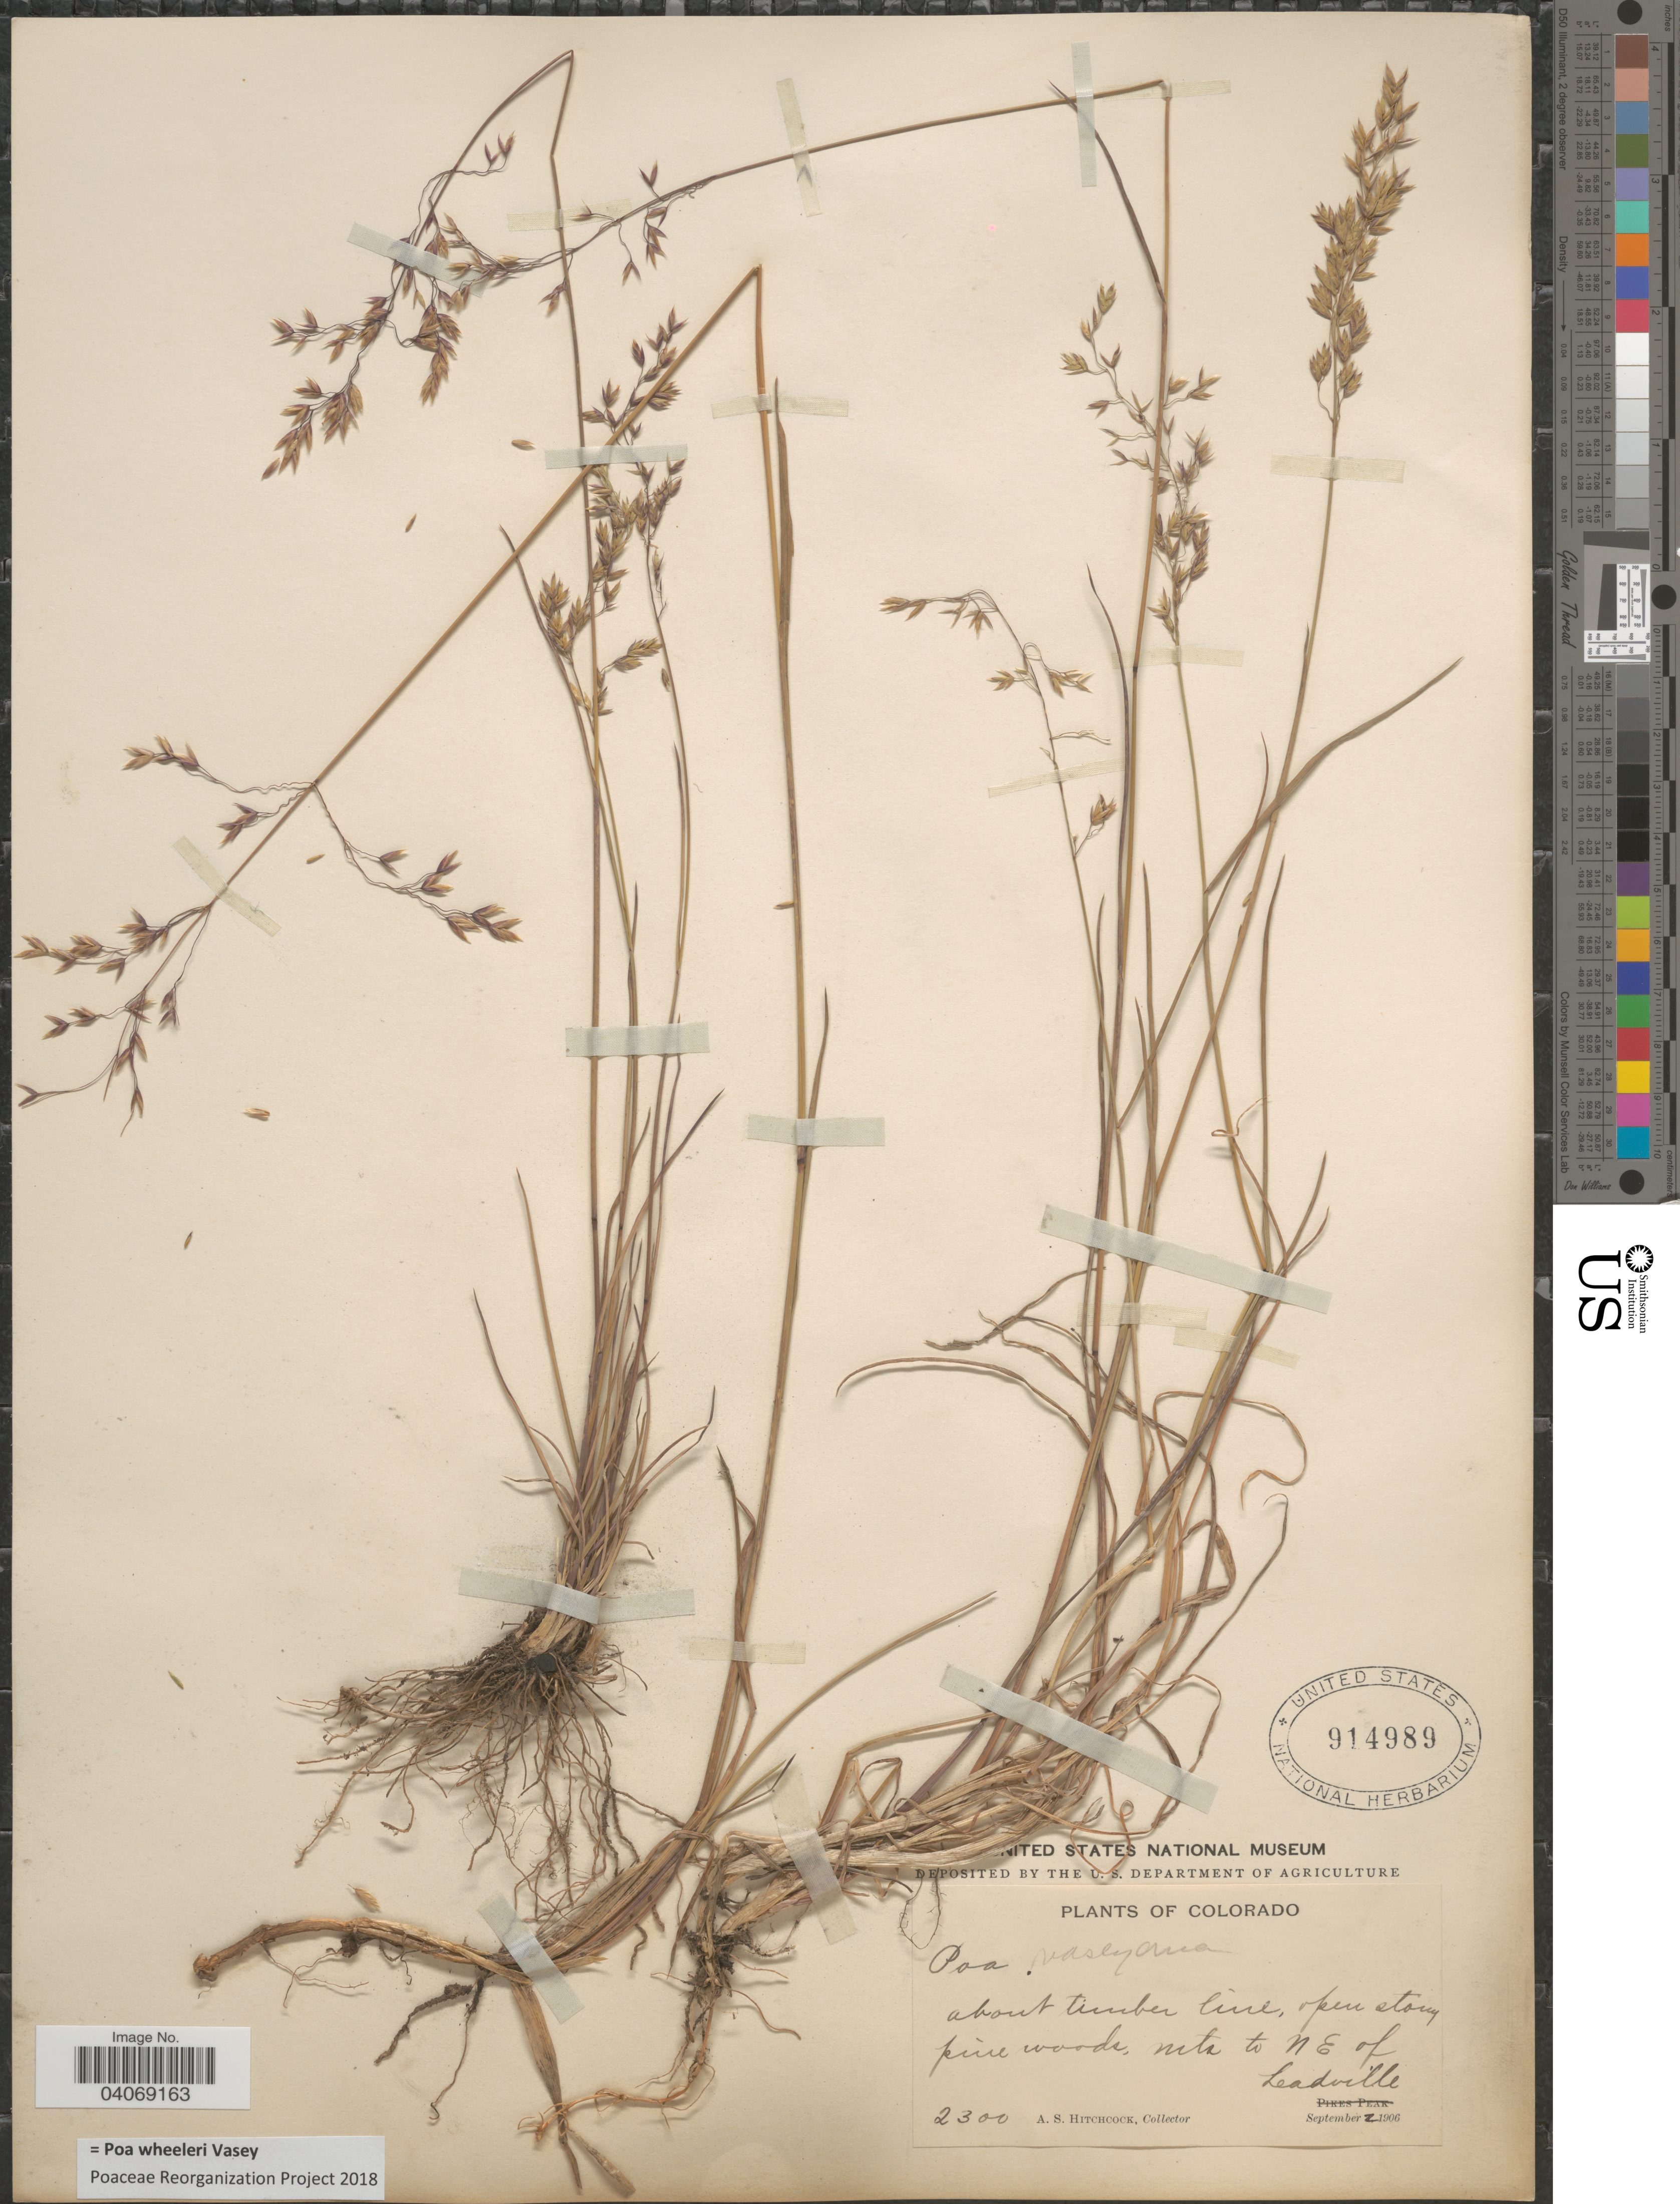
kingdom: Plantae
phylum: Tracheophyta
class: Liliopsida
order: Poales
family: Poaceae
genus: Poa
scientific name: Poa wheeleri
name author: Vasey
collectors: A. S. Hitchcock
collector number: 2300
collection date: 1906-09-02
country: United States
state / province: Colorado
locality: About timber line, open stony pine woods, mts to N E of Leadville.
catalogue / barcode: US 914989